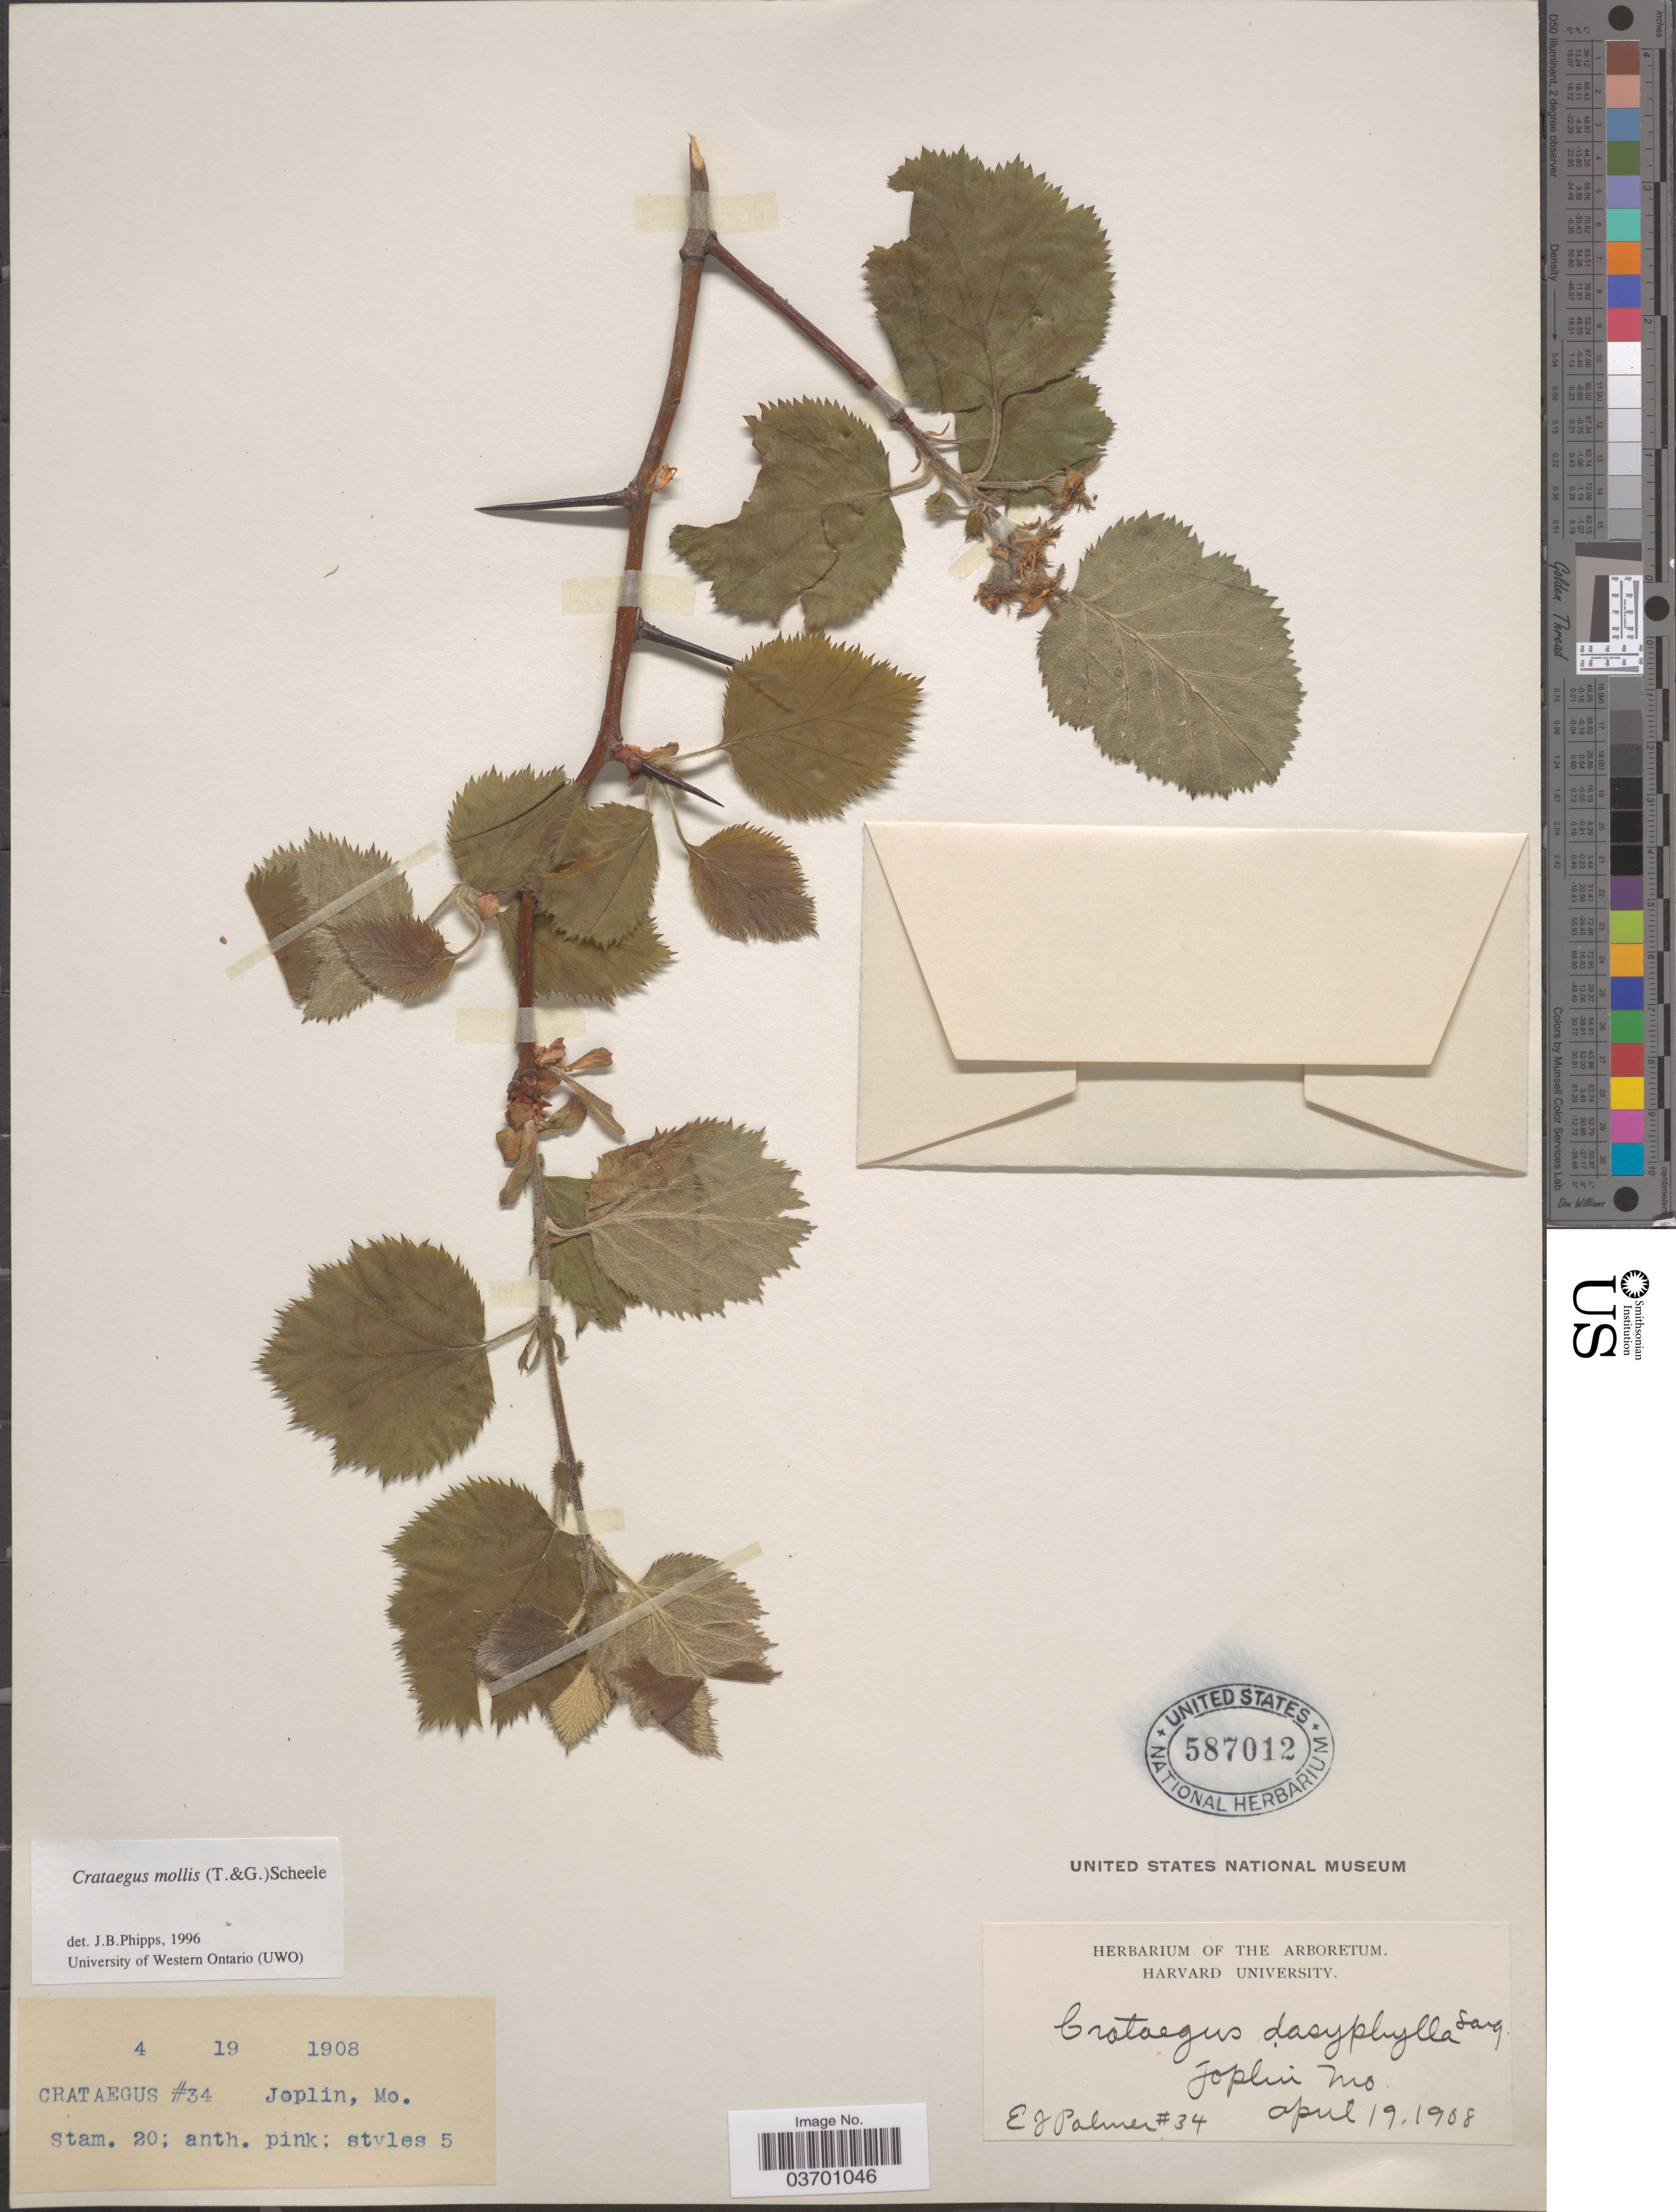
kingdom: Plantae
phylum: Tracheophyta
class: Magnoliopsida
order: Rosales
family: Rosaceae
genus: Crataegus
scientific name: Crataegus mollis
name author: (Torr. & A. Gray) Scheele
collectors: E. J. Palmer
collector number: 34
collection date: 1908-04-19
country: United States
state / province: Missouri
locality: Joplin.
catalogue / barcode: US 587012